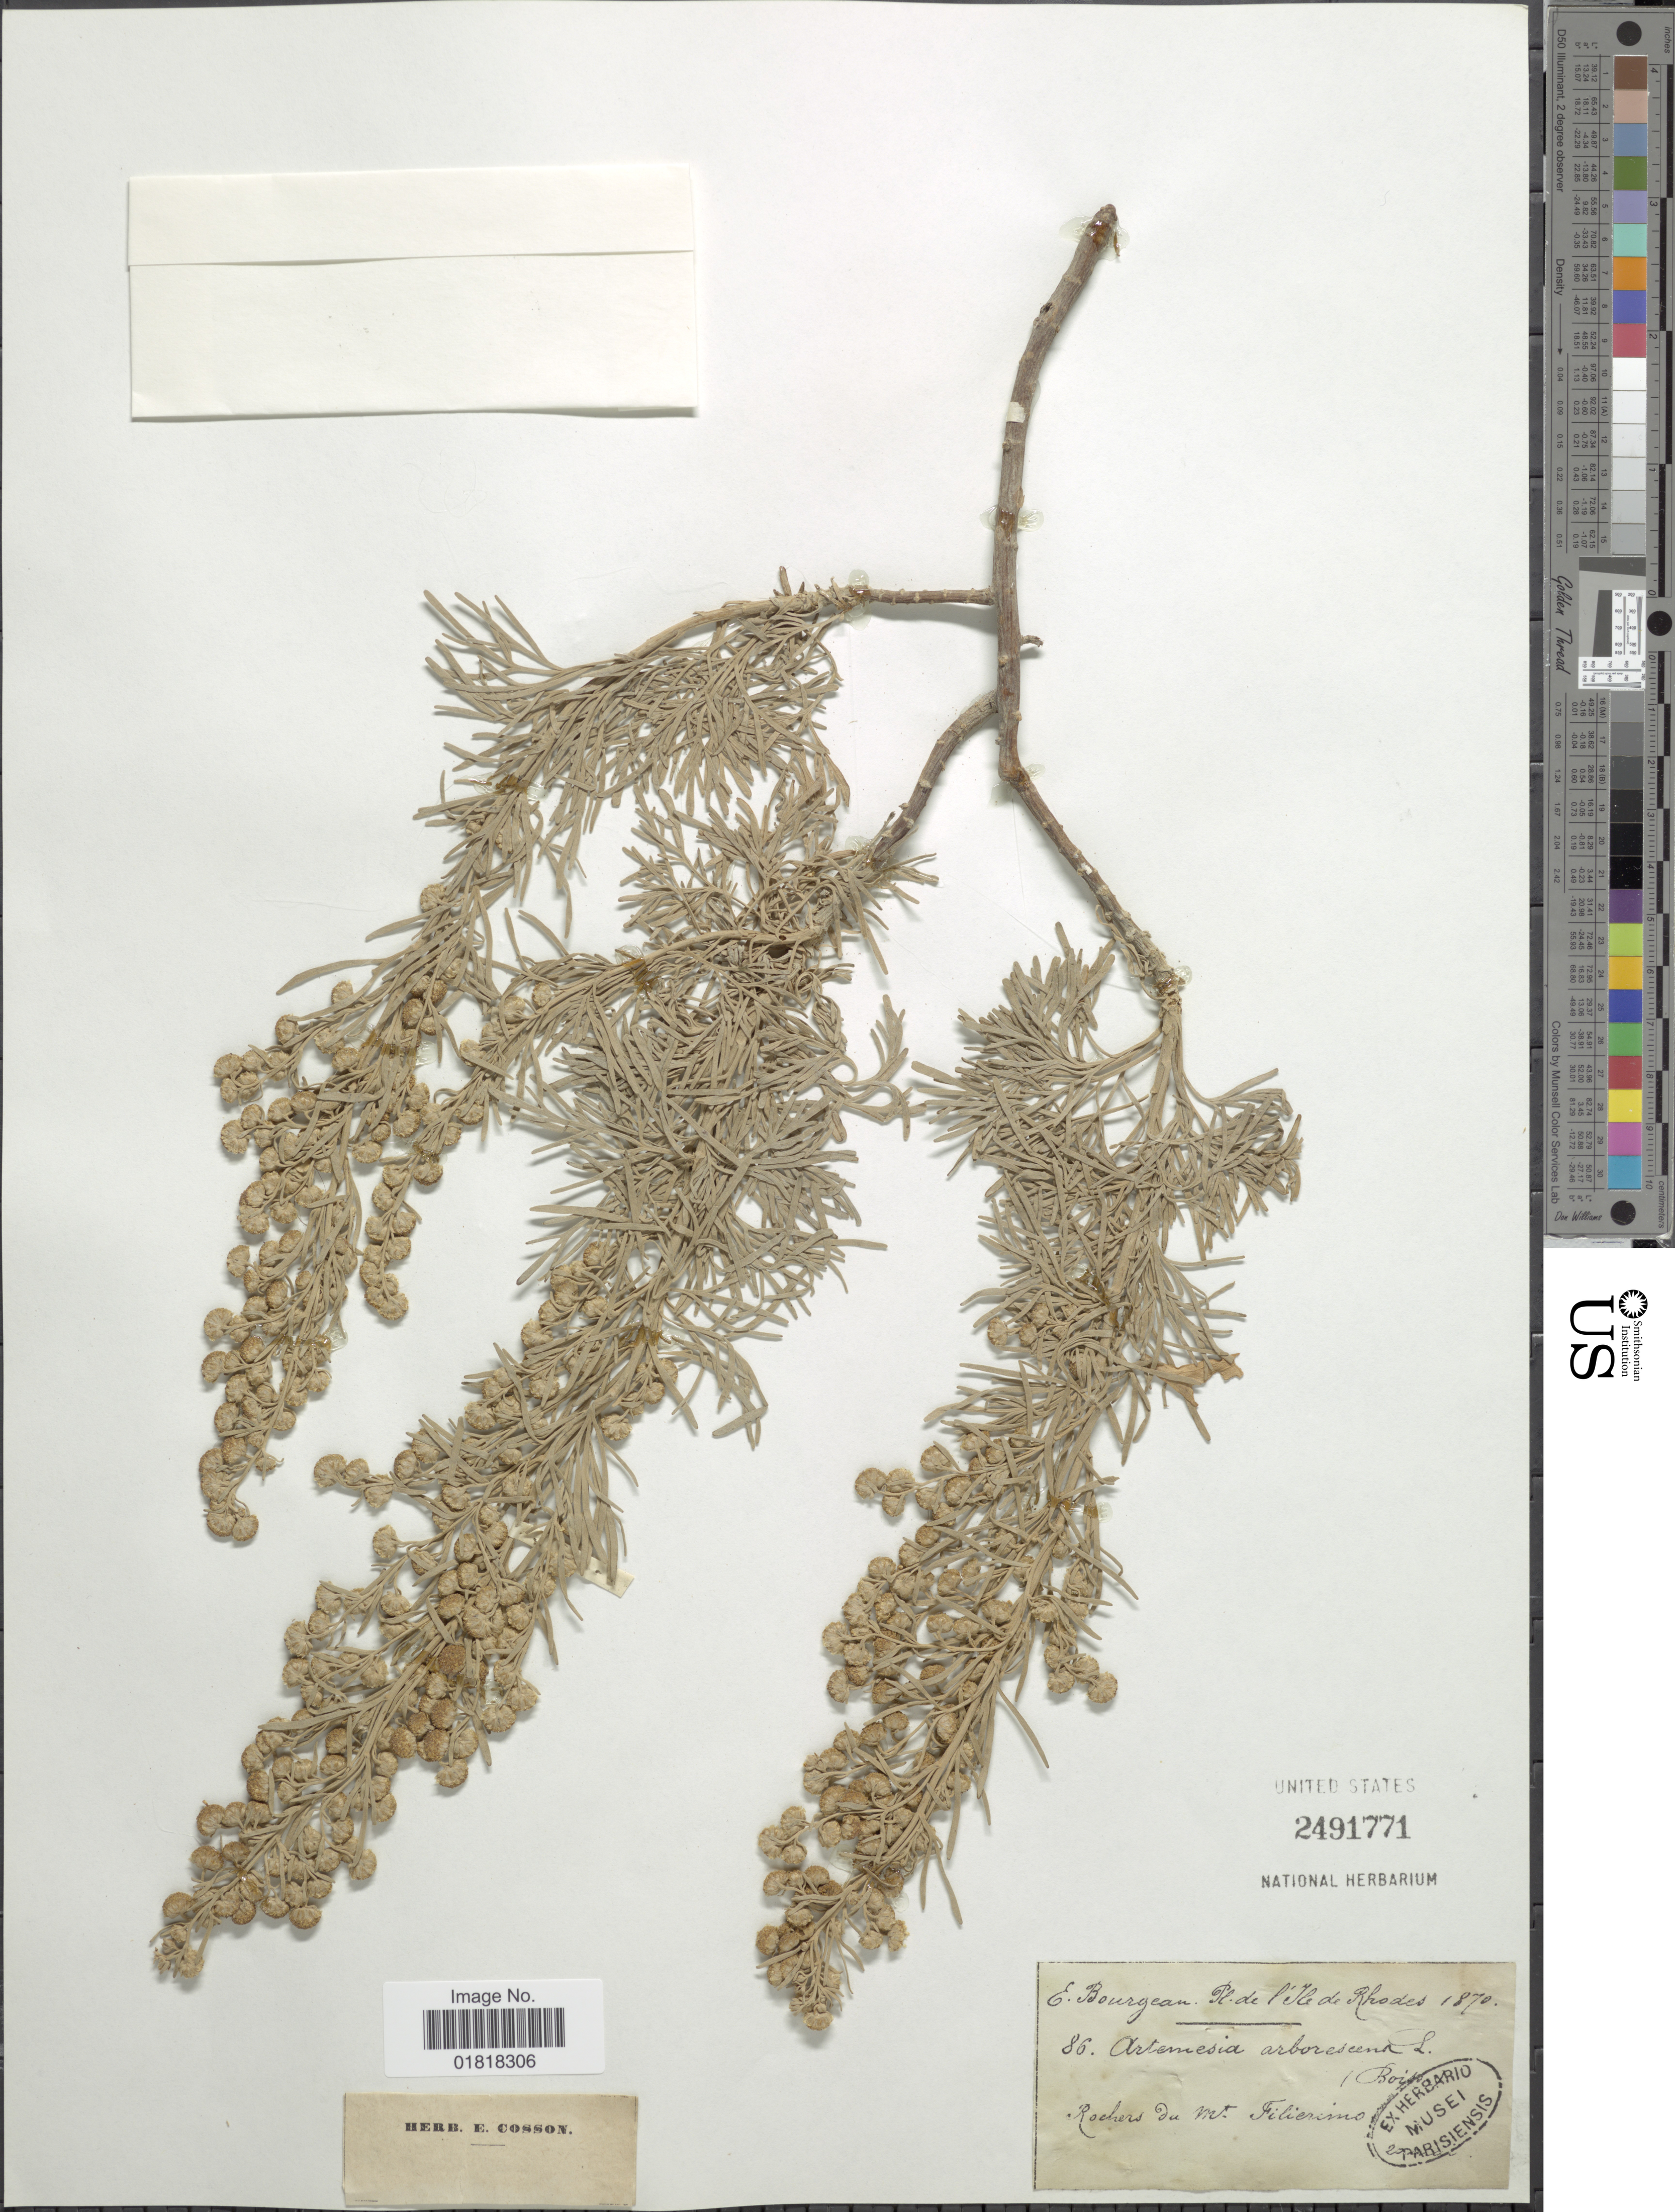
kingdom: Plantae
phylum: Tracheophyta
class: Magnoliopsida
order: Asterales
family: Asteraceae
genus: Artemisia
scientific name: Artemisia arborescens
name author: L.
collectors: E. Bourgeau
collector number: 86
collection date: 1870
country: Greece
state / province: South Aegean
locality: L'Ie de Rhodes, rochers du Mt. Filerimos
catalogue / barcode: US 2491771